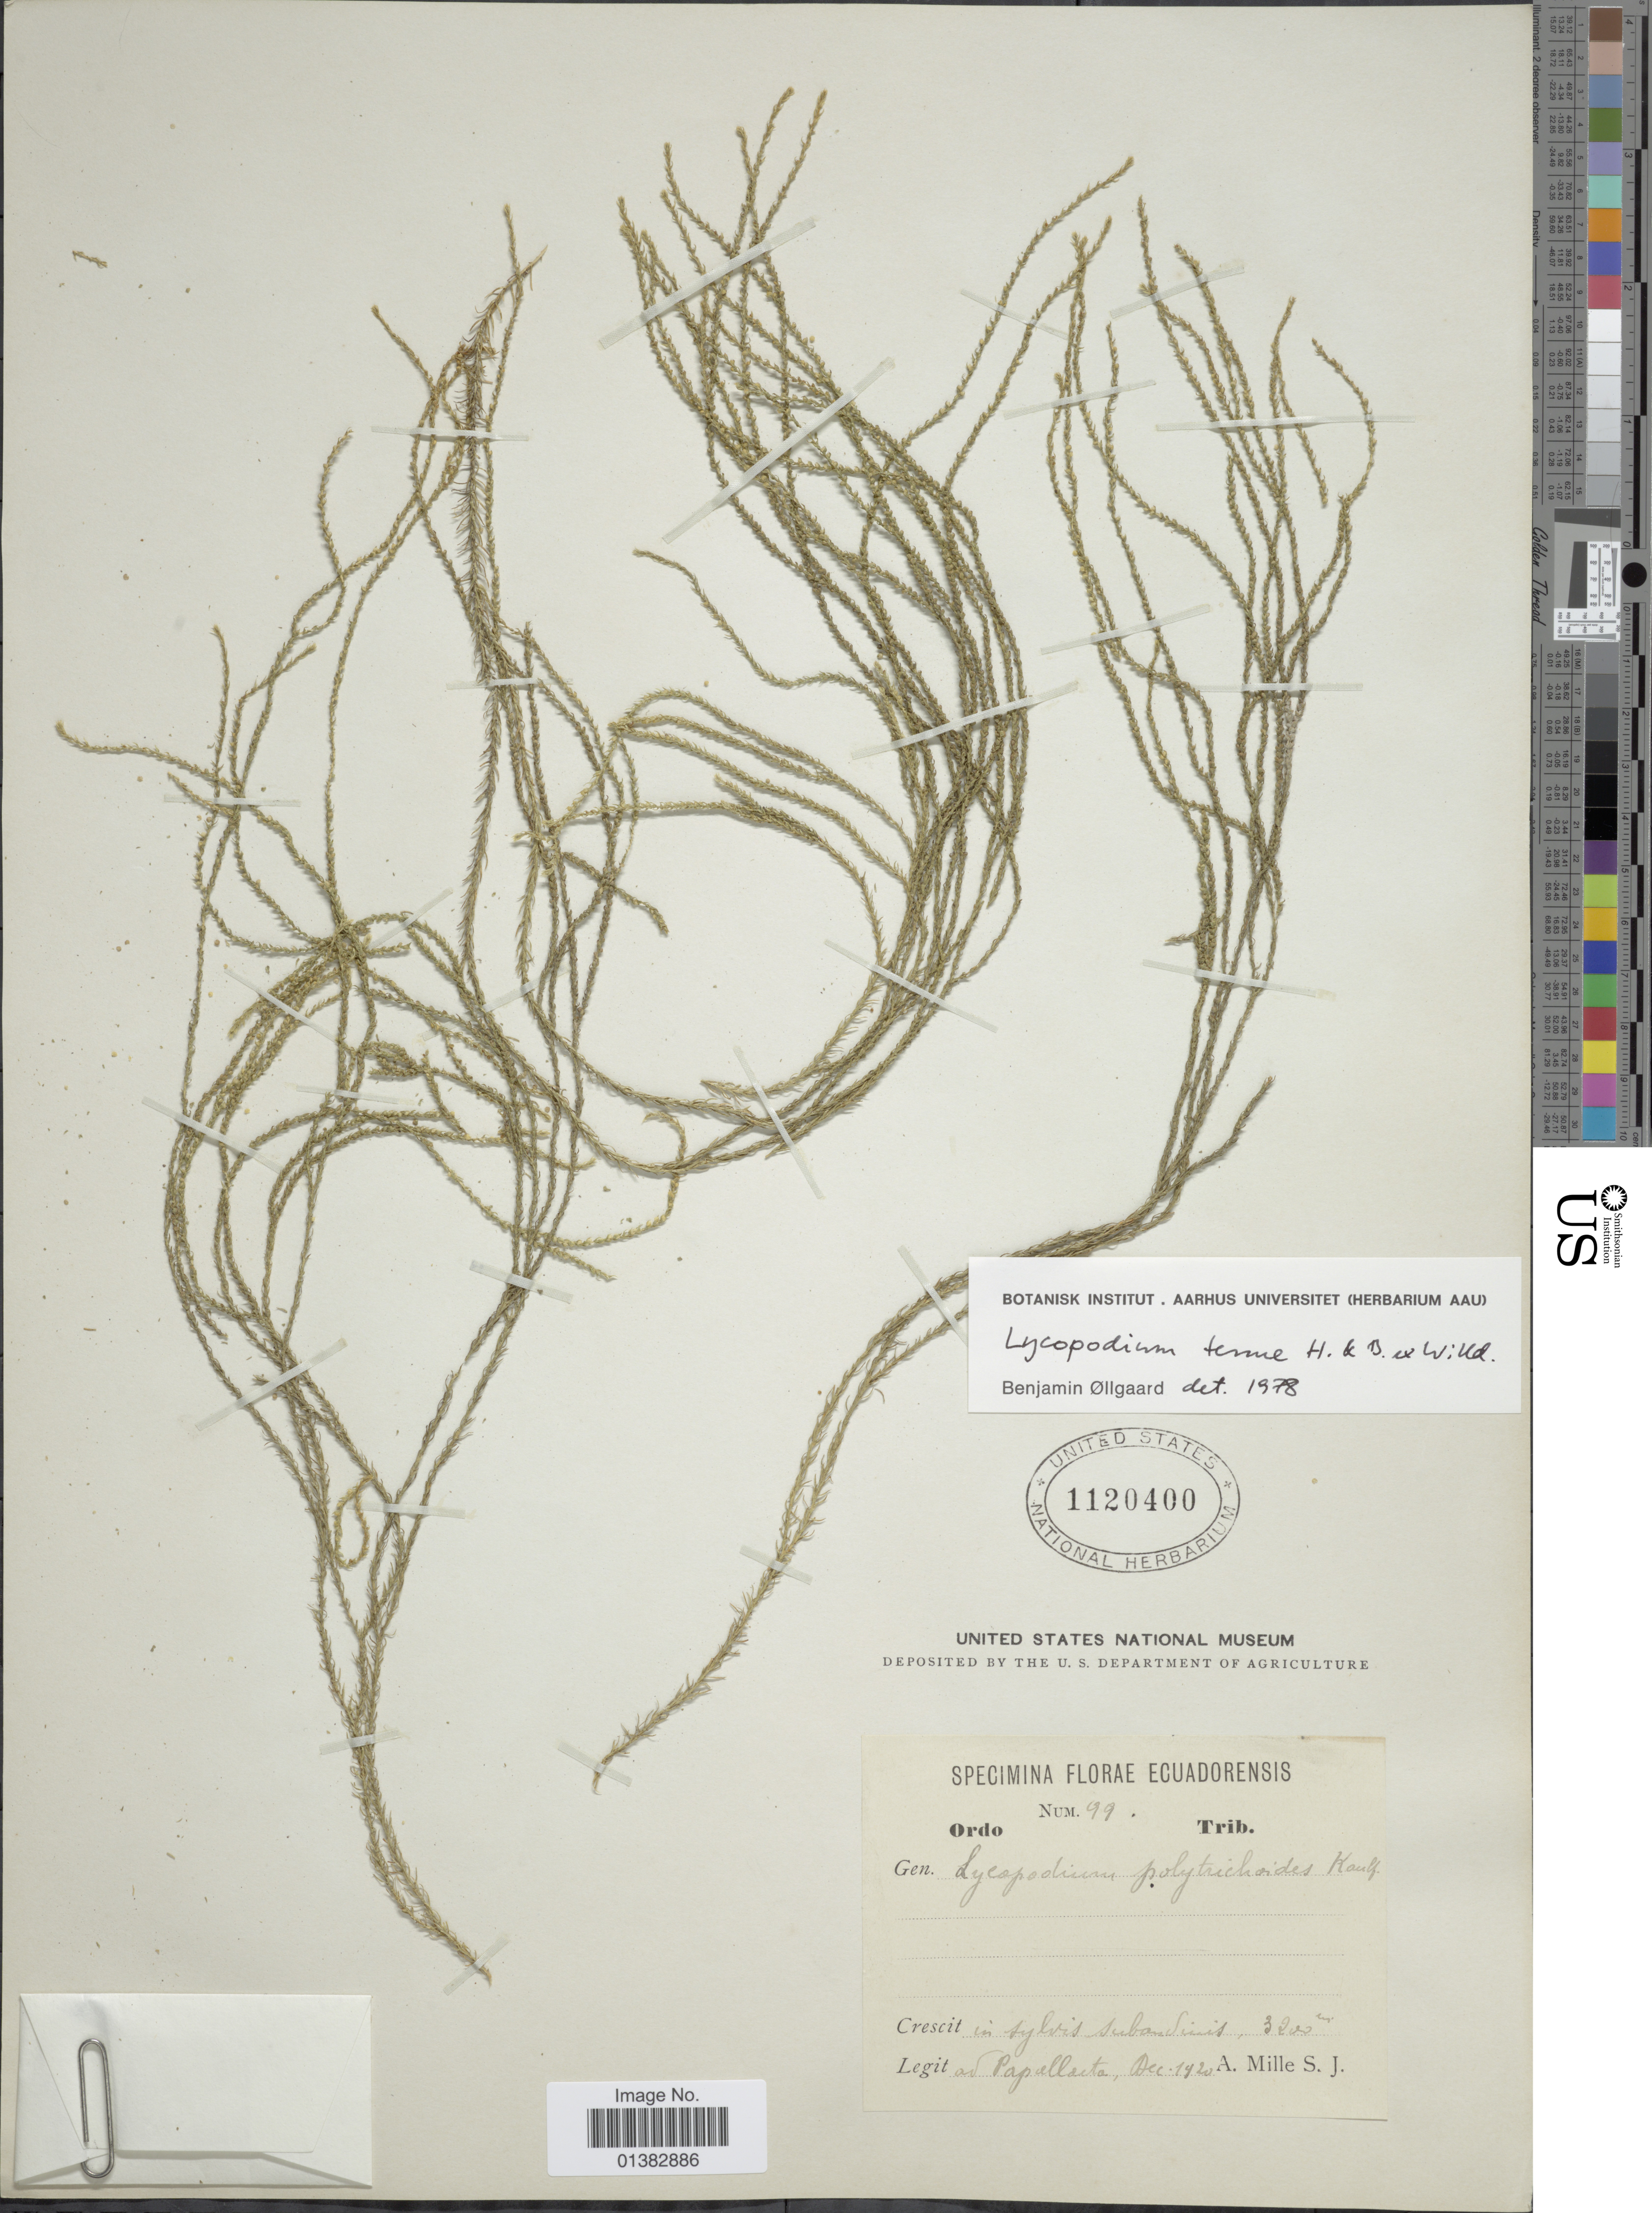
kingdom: Plantae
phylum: Tracheophyta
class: Lycopodiopsida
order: Lycopodiales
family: Lycopodiaceae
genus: Phlegmariurus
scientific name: Phlegmariurus tenuis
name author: (Humb. & Bonpl. ex Willd.) B. Øllg.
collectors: A. Mille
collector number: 99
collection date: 1920-12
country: Ecuador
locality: In sylvis subandinis, ad Papallacta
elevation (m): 3200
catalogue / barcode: US 1120400